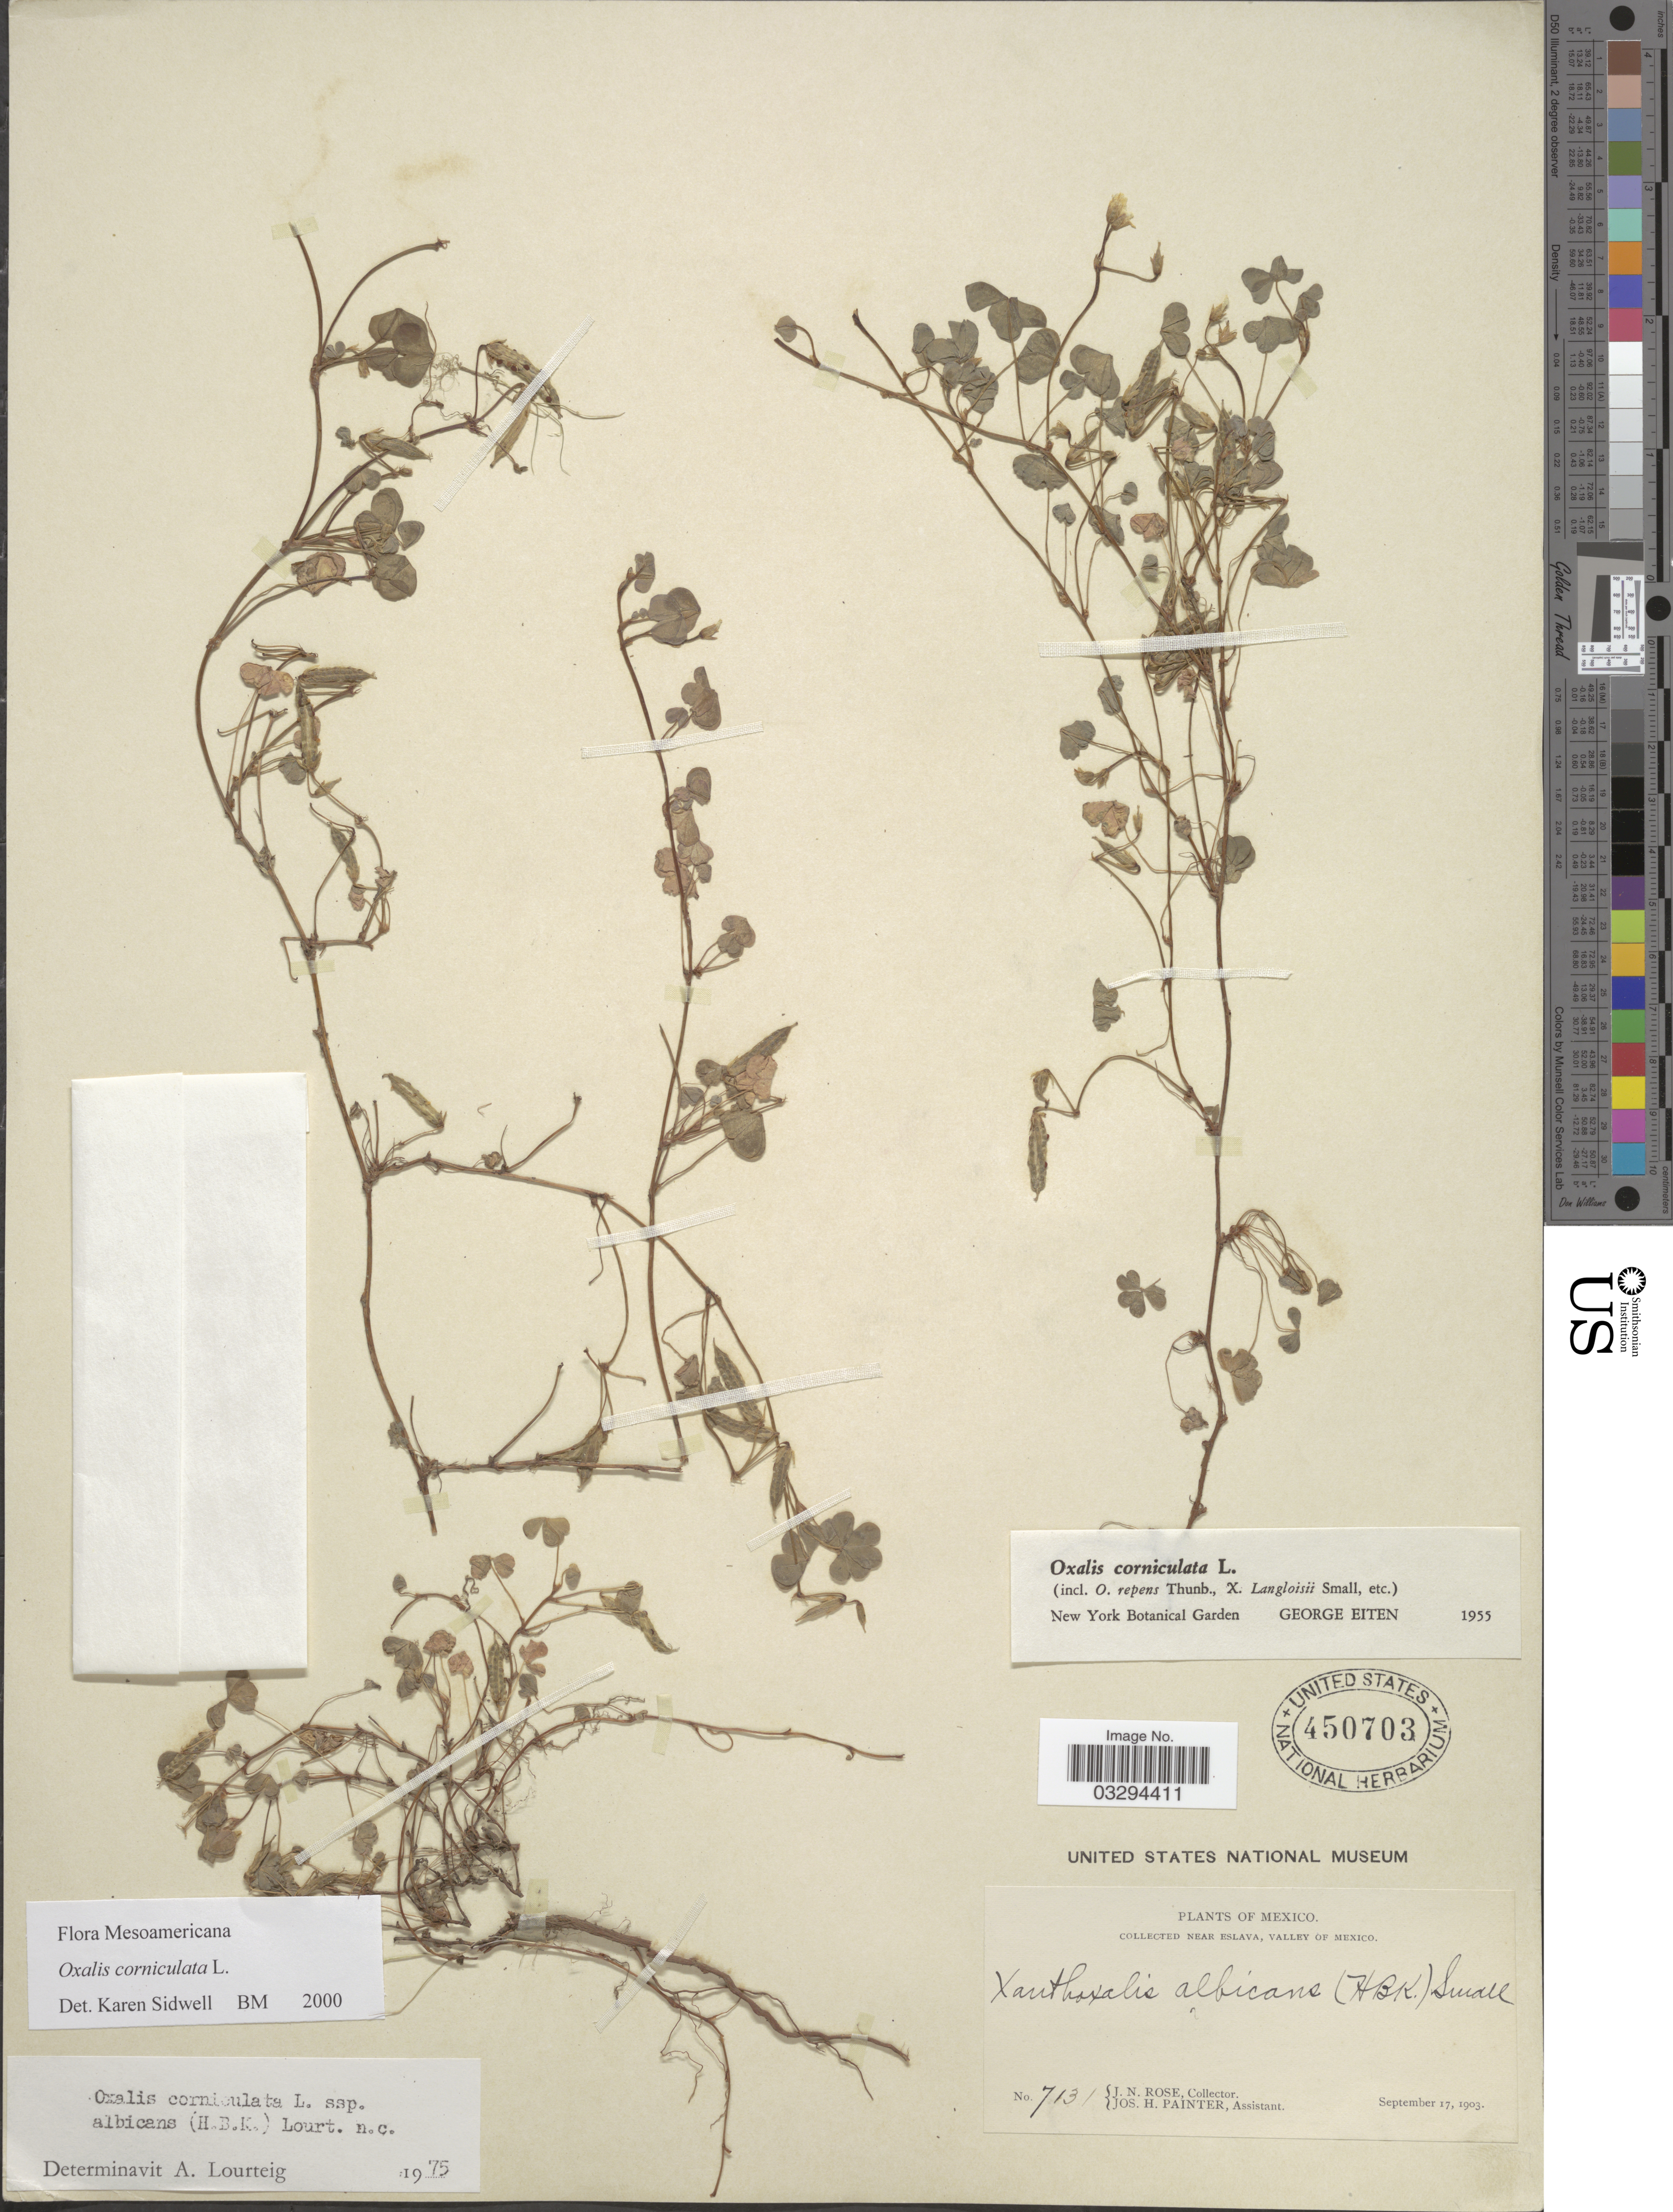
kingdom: Plantae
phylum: Tracheophyta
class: Magnoliopsida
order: Oxalidales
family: Oxalidaceae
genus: Oxalis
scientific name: Oxalis corniculata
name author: L.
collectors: J. N. Rose & J. H. Painter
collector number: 7131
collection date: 1903-09-17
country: Mexico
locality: Near Eslava, Valley of Mexico.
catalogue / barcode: US 450703